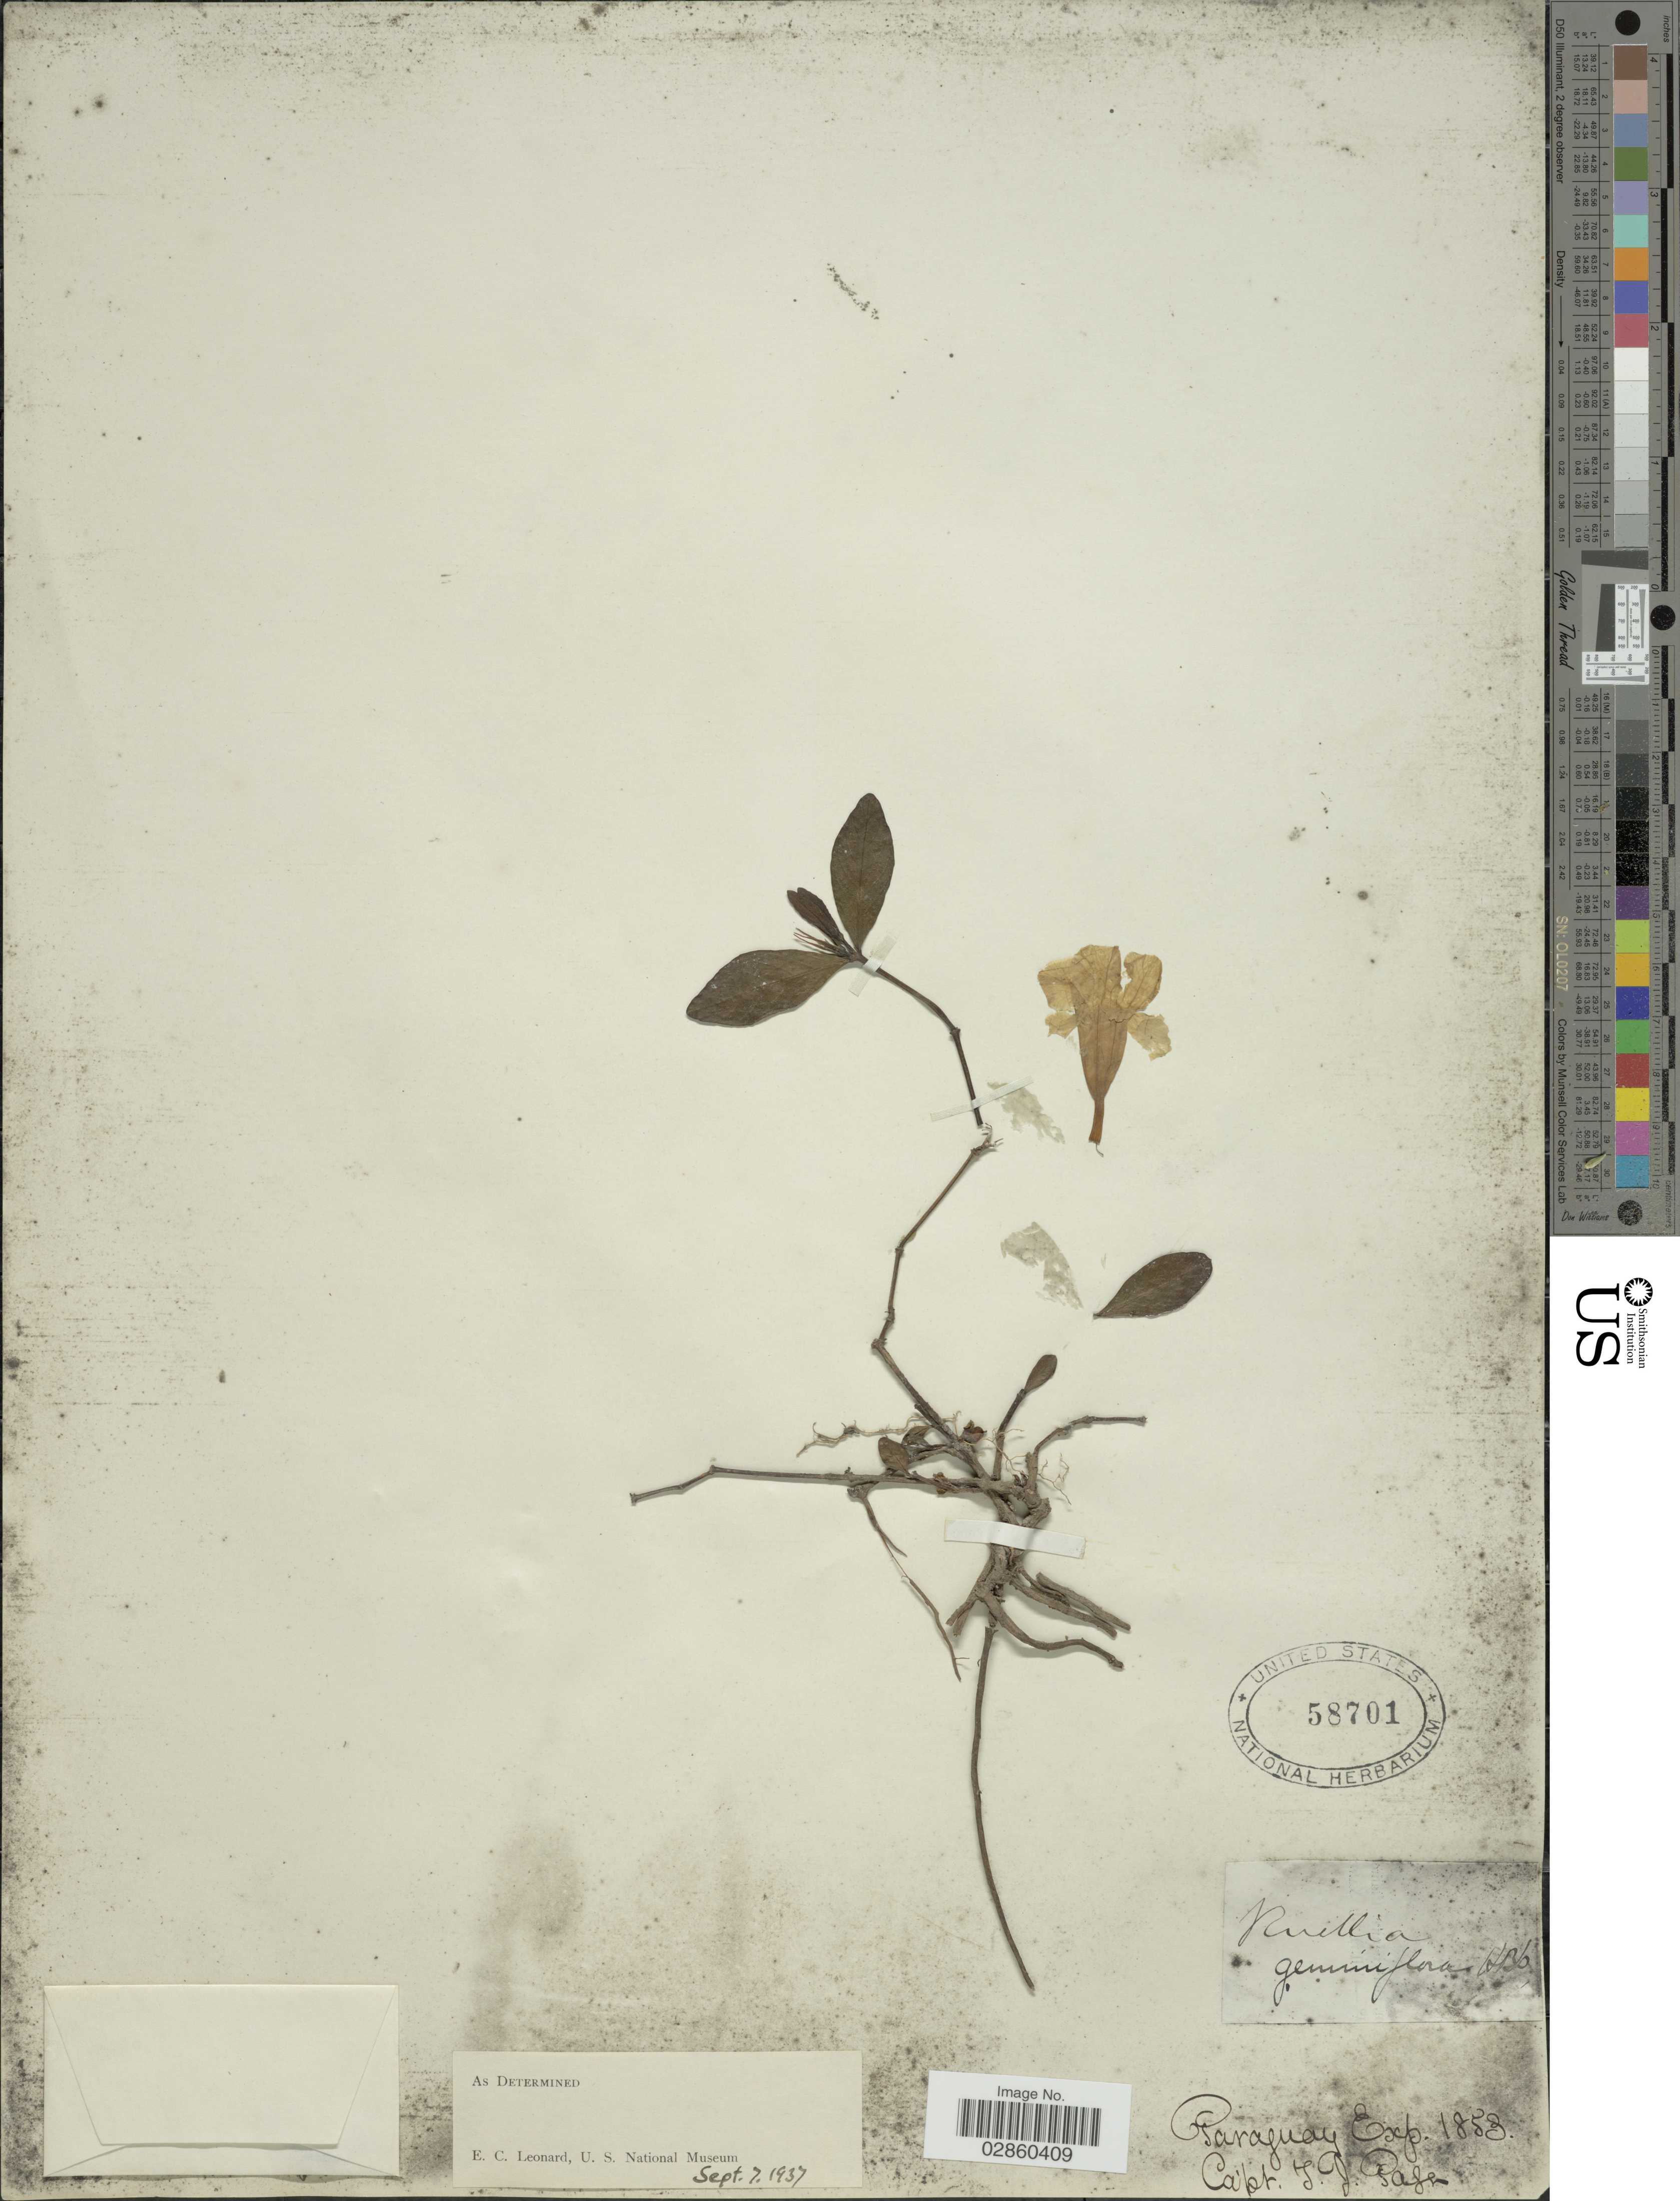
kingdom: Plantae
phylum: Tracheophyta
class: Magnoliopsida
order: Lamiales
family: Acanthaceae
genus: Ruellia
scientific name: Ruellia geminiflora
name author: Kunth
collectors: T. J. Page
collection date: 1853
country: Paraguay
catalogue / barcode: US 58701